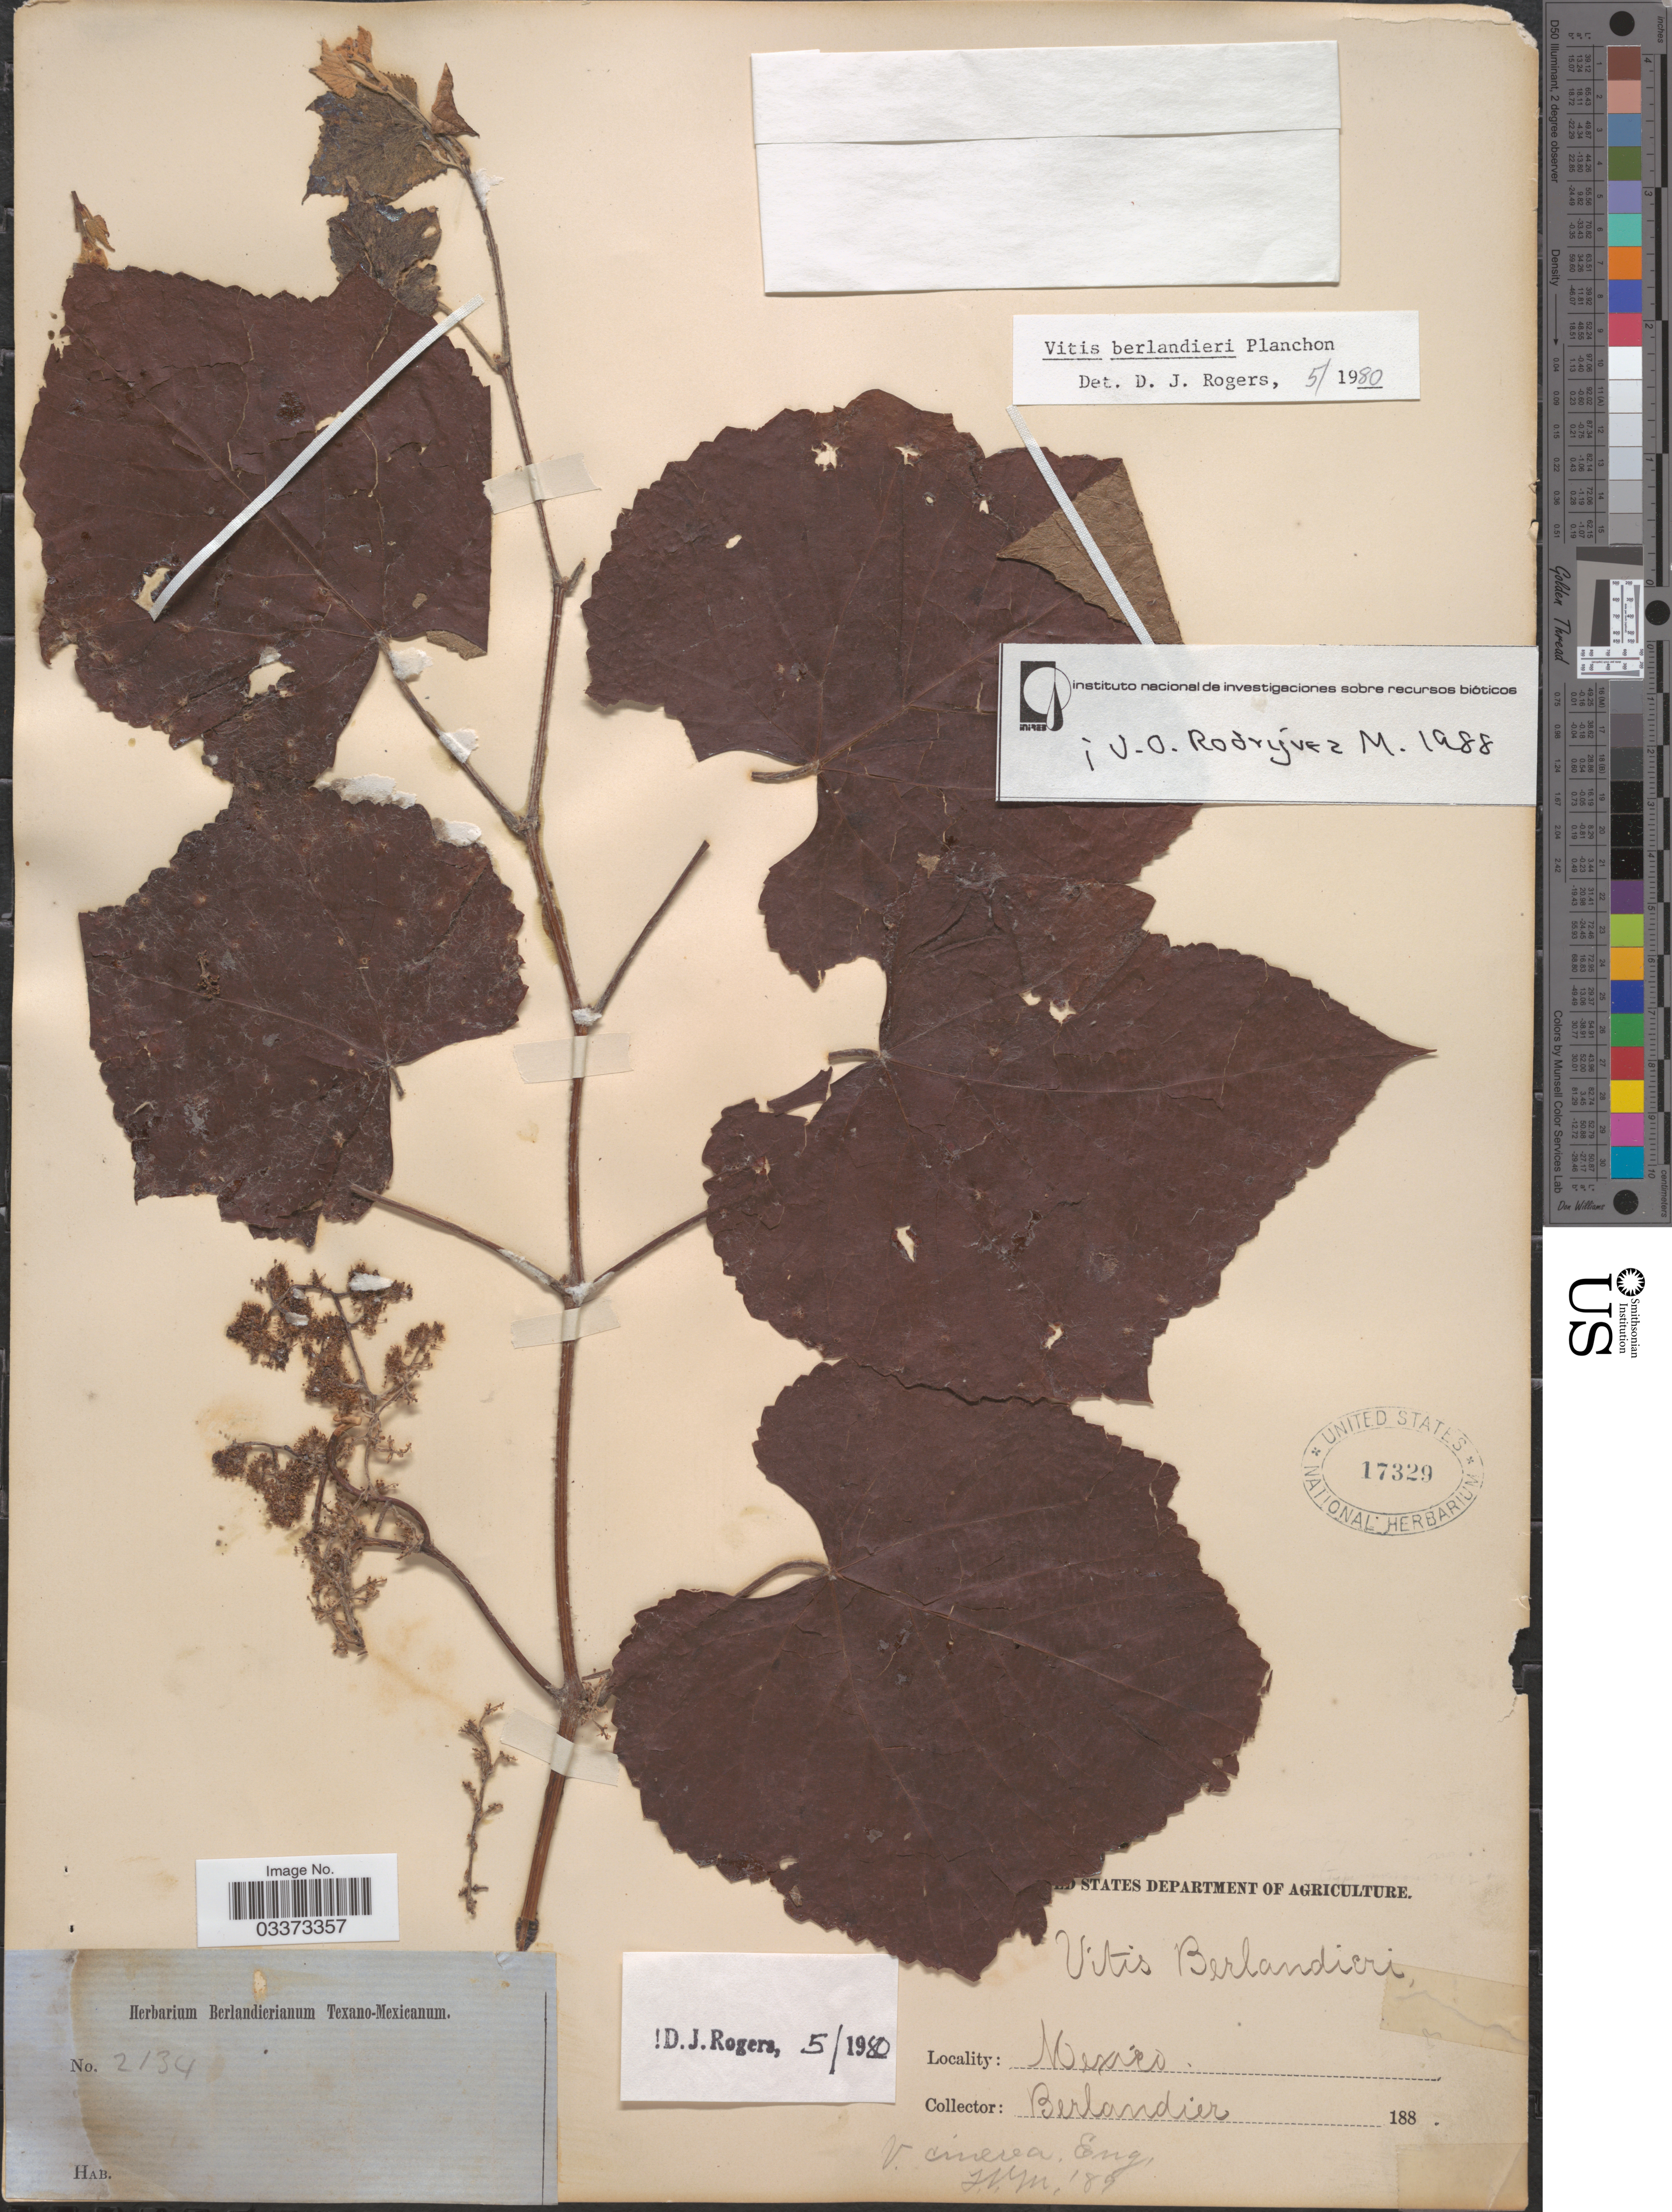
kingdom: Plantae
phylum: Tracheophyta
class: Magnoliopsida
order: Vitales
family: Vitaceae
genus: Vitis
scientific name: Vitis berlandieri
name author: Planch.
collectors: J. L. Berlandier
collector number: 2134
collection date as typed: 188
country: Mexico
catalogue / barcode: US 17329